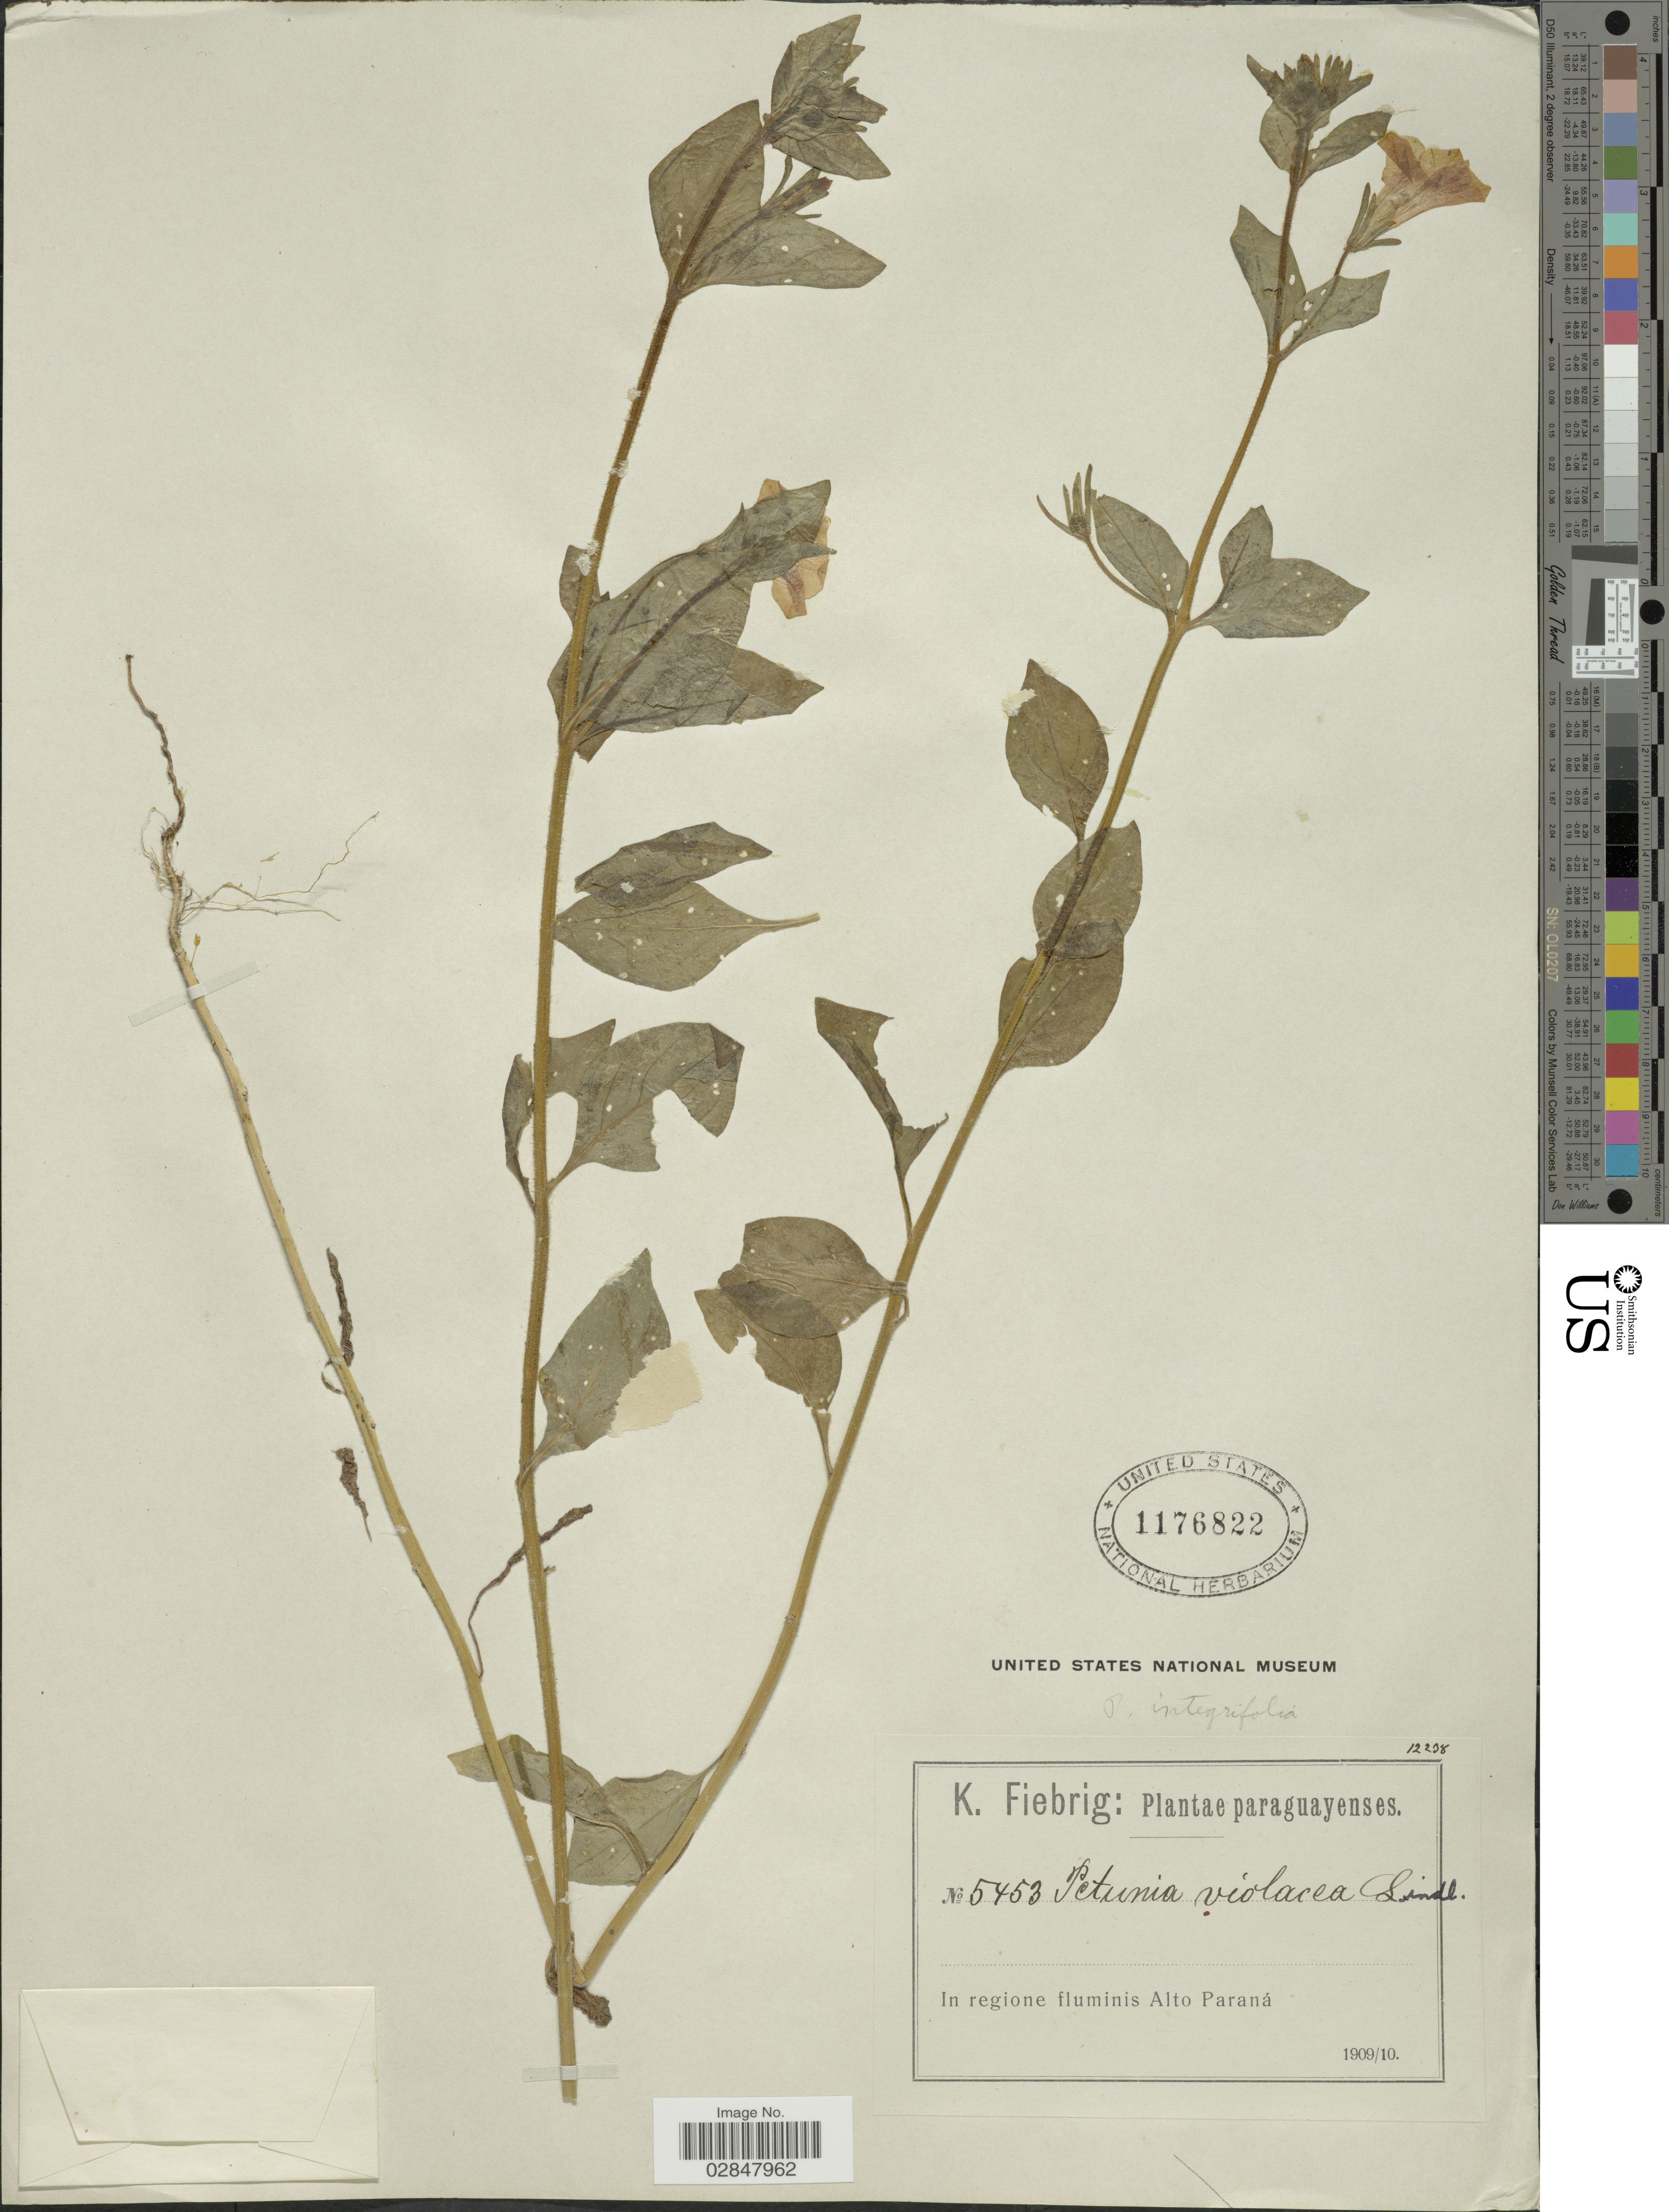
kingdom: Plantae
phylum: Tracheophyta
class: Magnoliopsida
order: Solanales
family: Solanaceae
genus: Petunia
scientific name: Petunia integrifolia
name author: (Hook.) Schinz & Thell.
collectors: K. Fiebrig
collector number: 5453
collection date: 1909/1910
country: Paraguay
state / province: Alto Parana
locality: In regione fluminis Alto Paraná.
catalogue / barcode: US 1176822